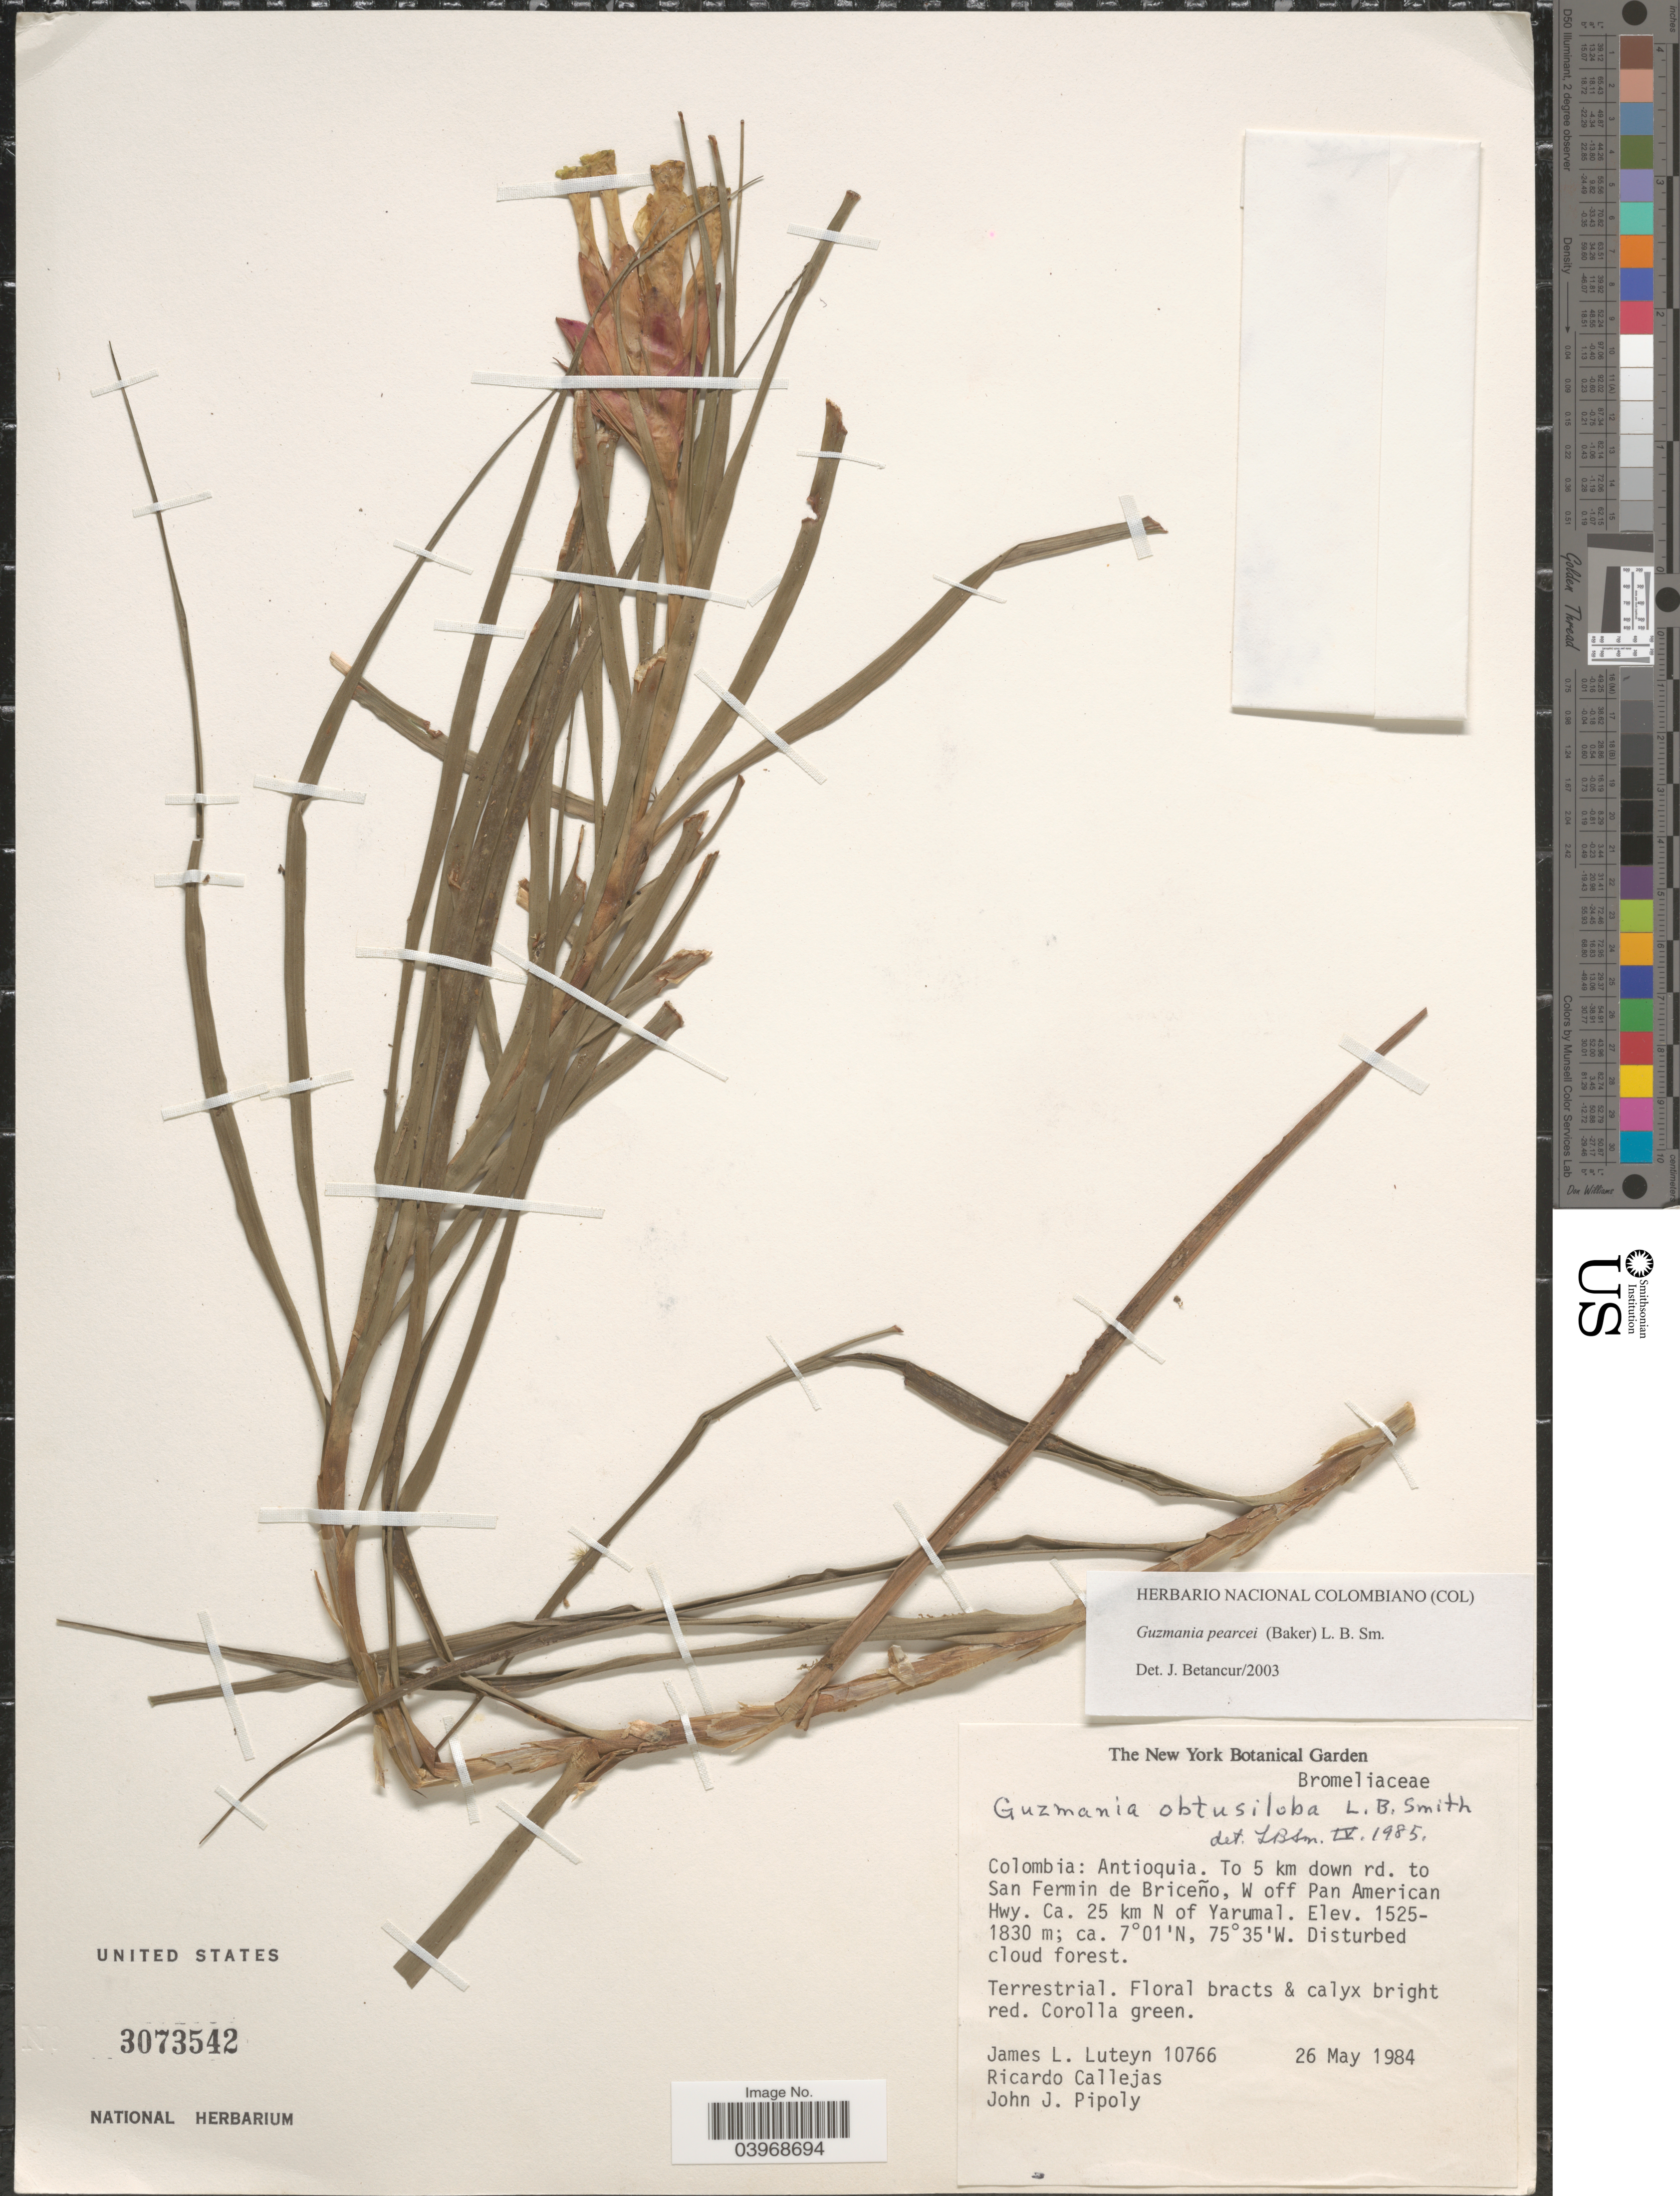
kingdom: Plantae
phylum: Tracheophyta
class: Liliopsida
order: Poales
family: Bromeliaceae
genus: Guzmania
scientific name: Guzmania pearcei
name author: L.B. Sm.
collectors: J. L. Luteyn, R. Callejas & J. J. Pipoly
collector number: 10766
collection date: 1984-05-26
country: Colombia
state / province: Antioquia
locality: To 5 km down rd. to San Fermin de Briceño, W off Pan American Hwy. Ca. 25 km N of Yarumal.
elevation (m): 1830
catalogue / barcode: US 3073542